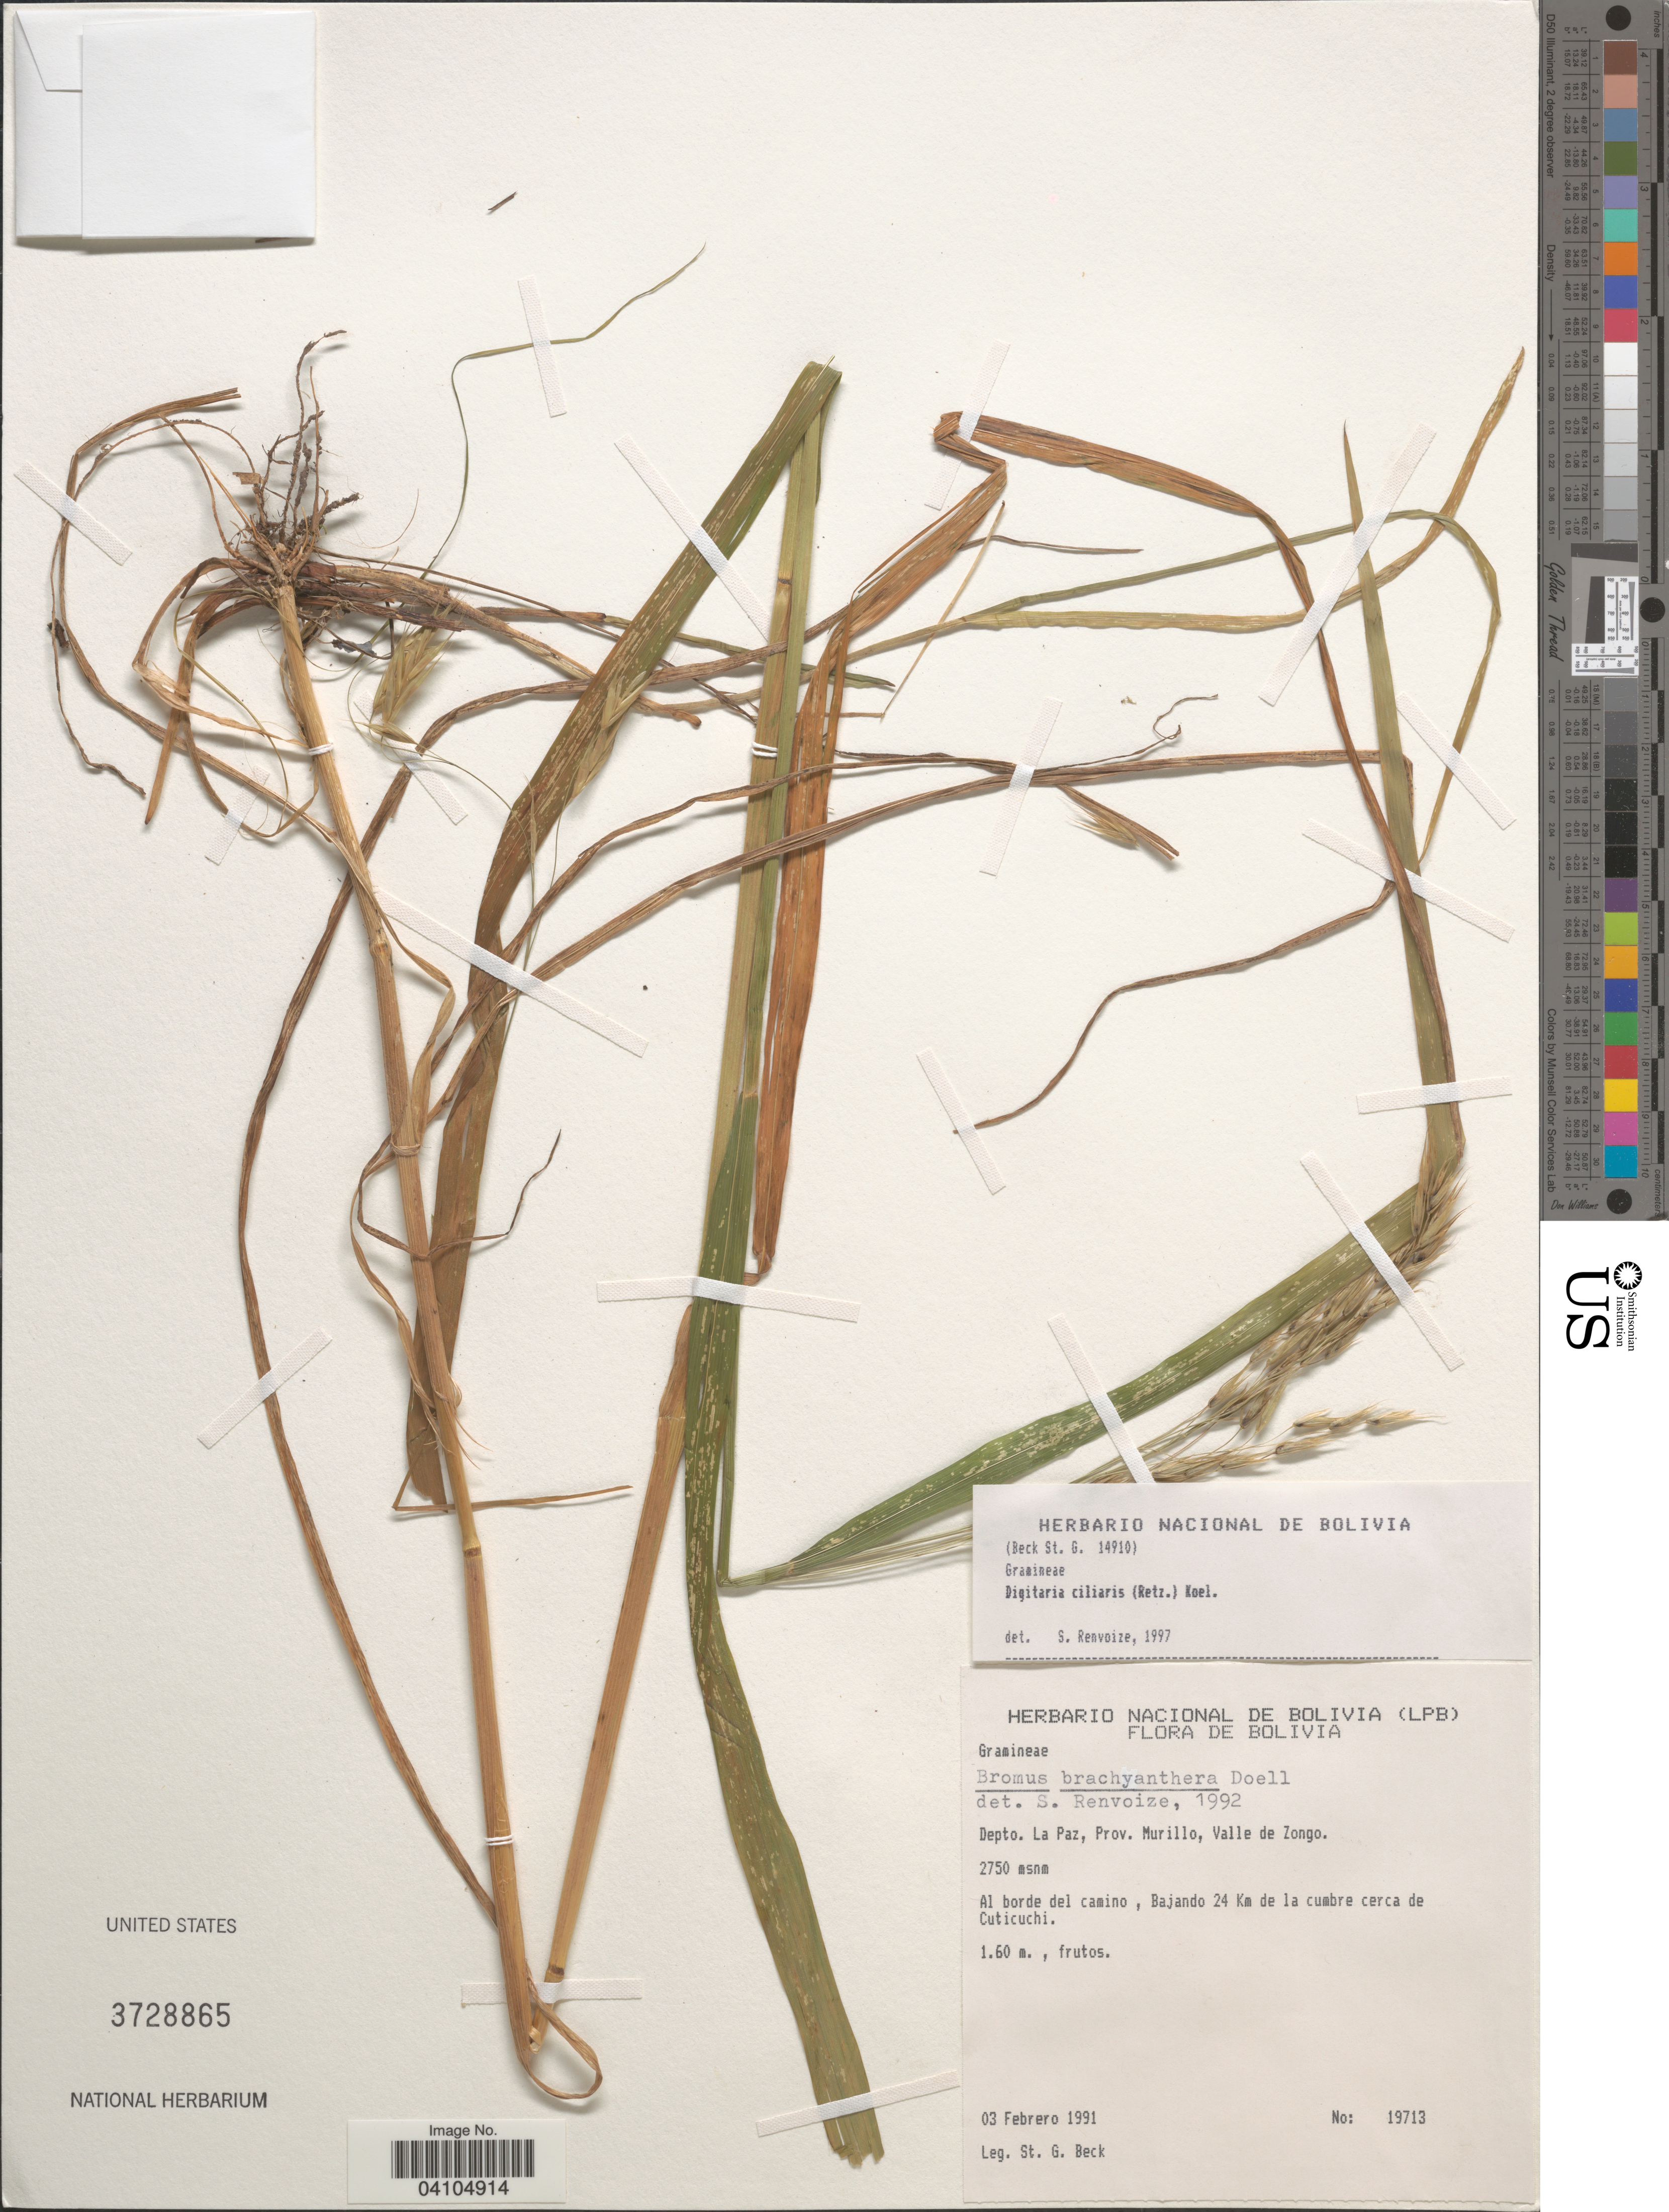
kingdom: Plantae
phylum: Tracheophyta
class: Liliopsida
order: Poales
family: Poaceae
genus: Bouteloua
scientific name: Bouteloua brachyathera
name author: Phil.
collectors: S. G. Beck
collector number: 19713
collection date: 1991-02-03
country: Bolivia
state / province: La Paz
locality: Depto. La Paz, Prov. Murillo, Valle de Zongo. Bajando 24 Km de la cumbre cerca de Cuticuchi.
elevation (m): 2750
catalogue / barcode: US 3728865